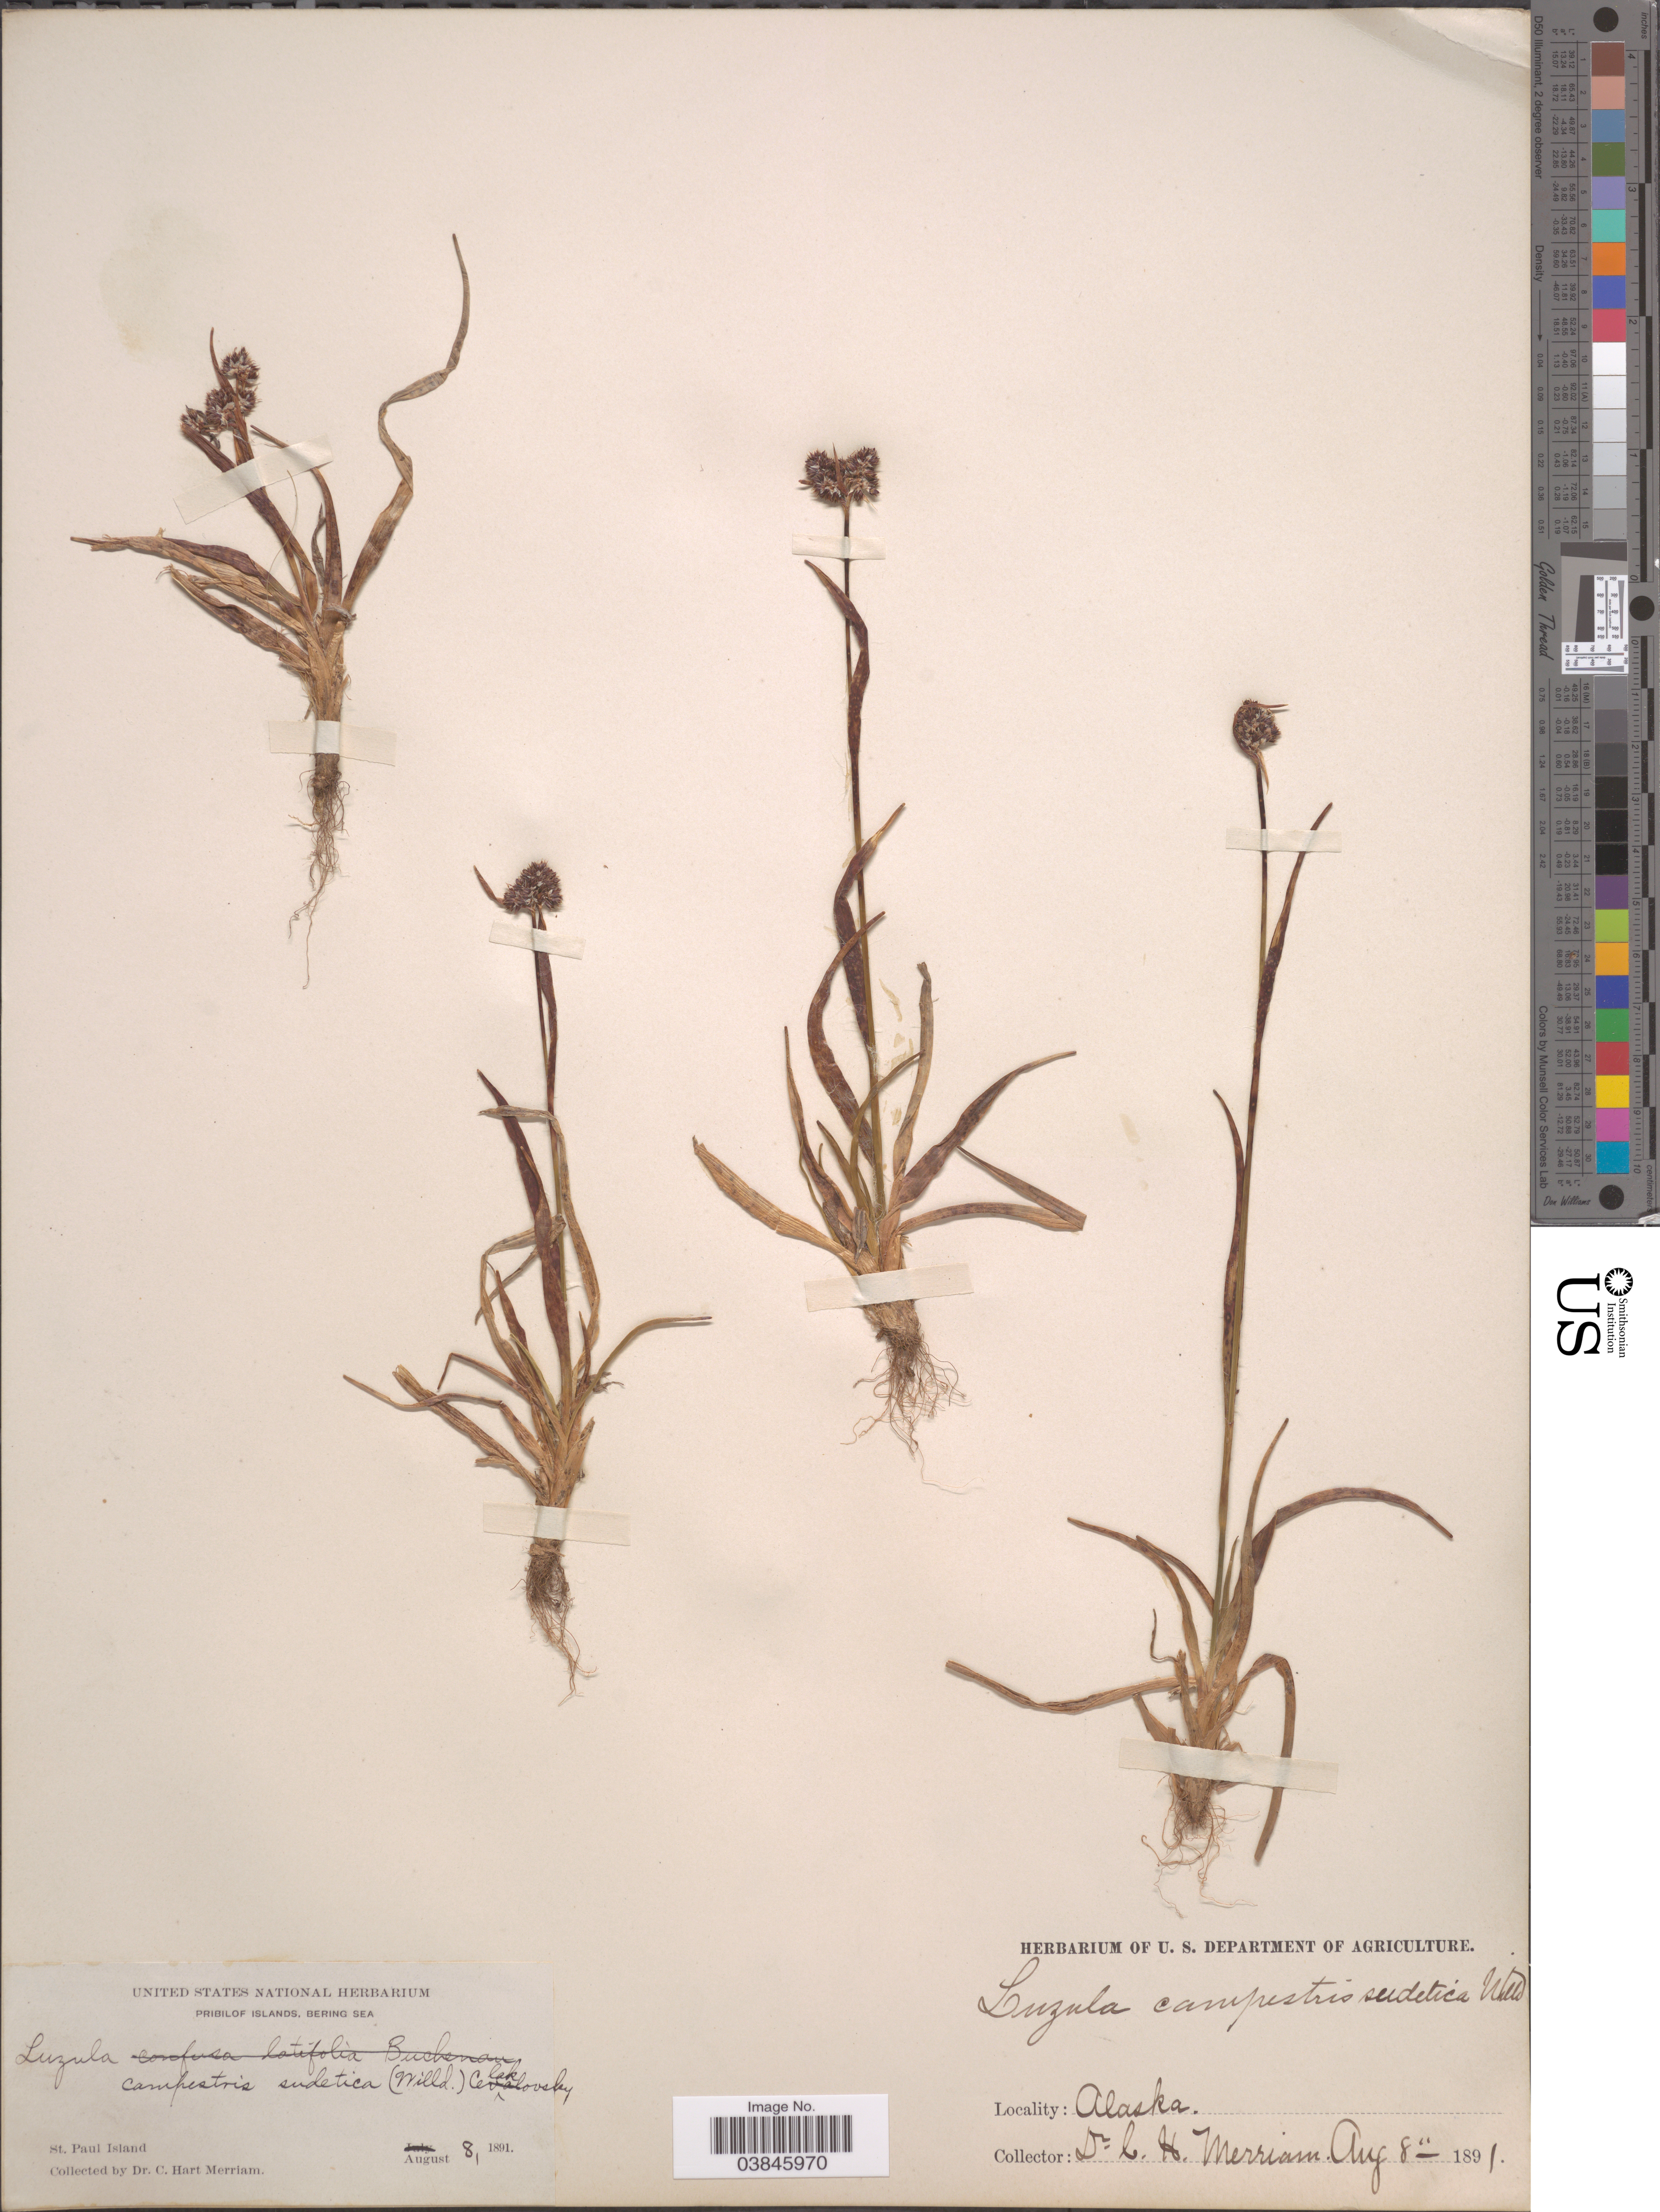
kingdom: Plantae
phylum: Tracheophyta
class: Liliopsida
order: Poales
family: Juncaceae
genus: Luzula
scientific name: Luzula multiflora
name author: (Ehrh.) Lej.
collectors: C. Merriam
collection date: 1891-08-08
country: United States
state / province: Alaska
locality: Pribilof Islands, Bering Sea. St. Paul Island.